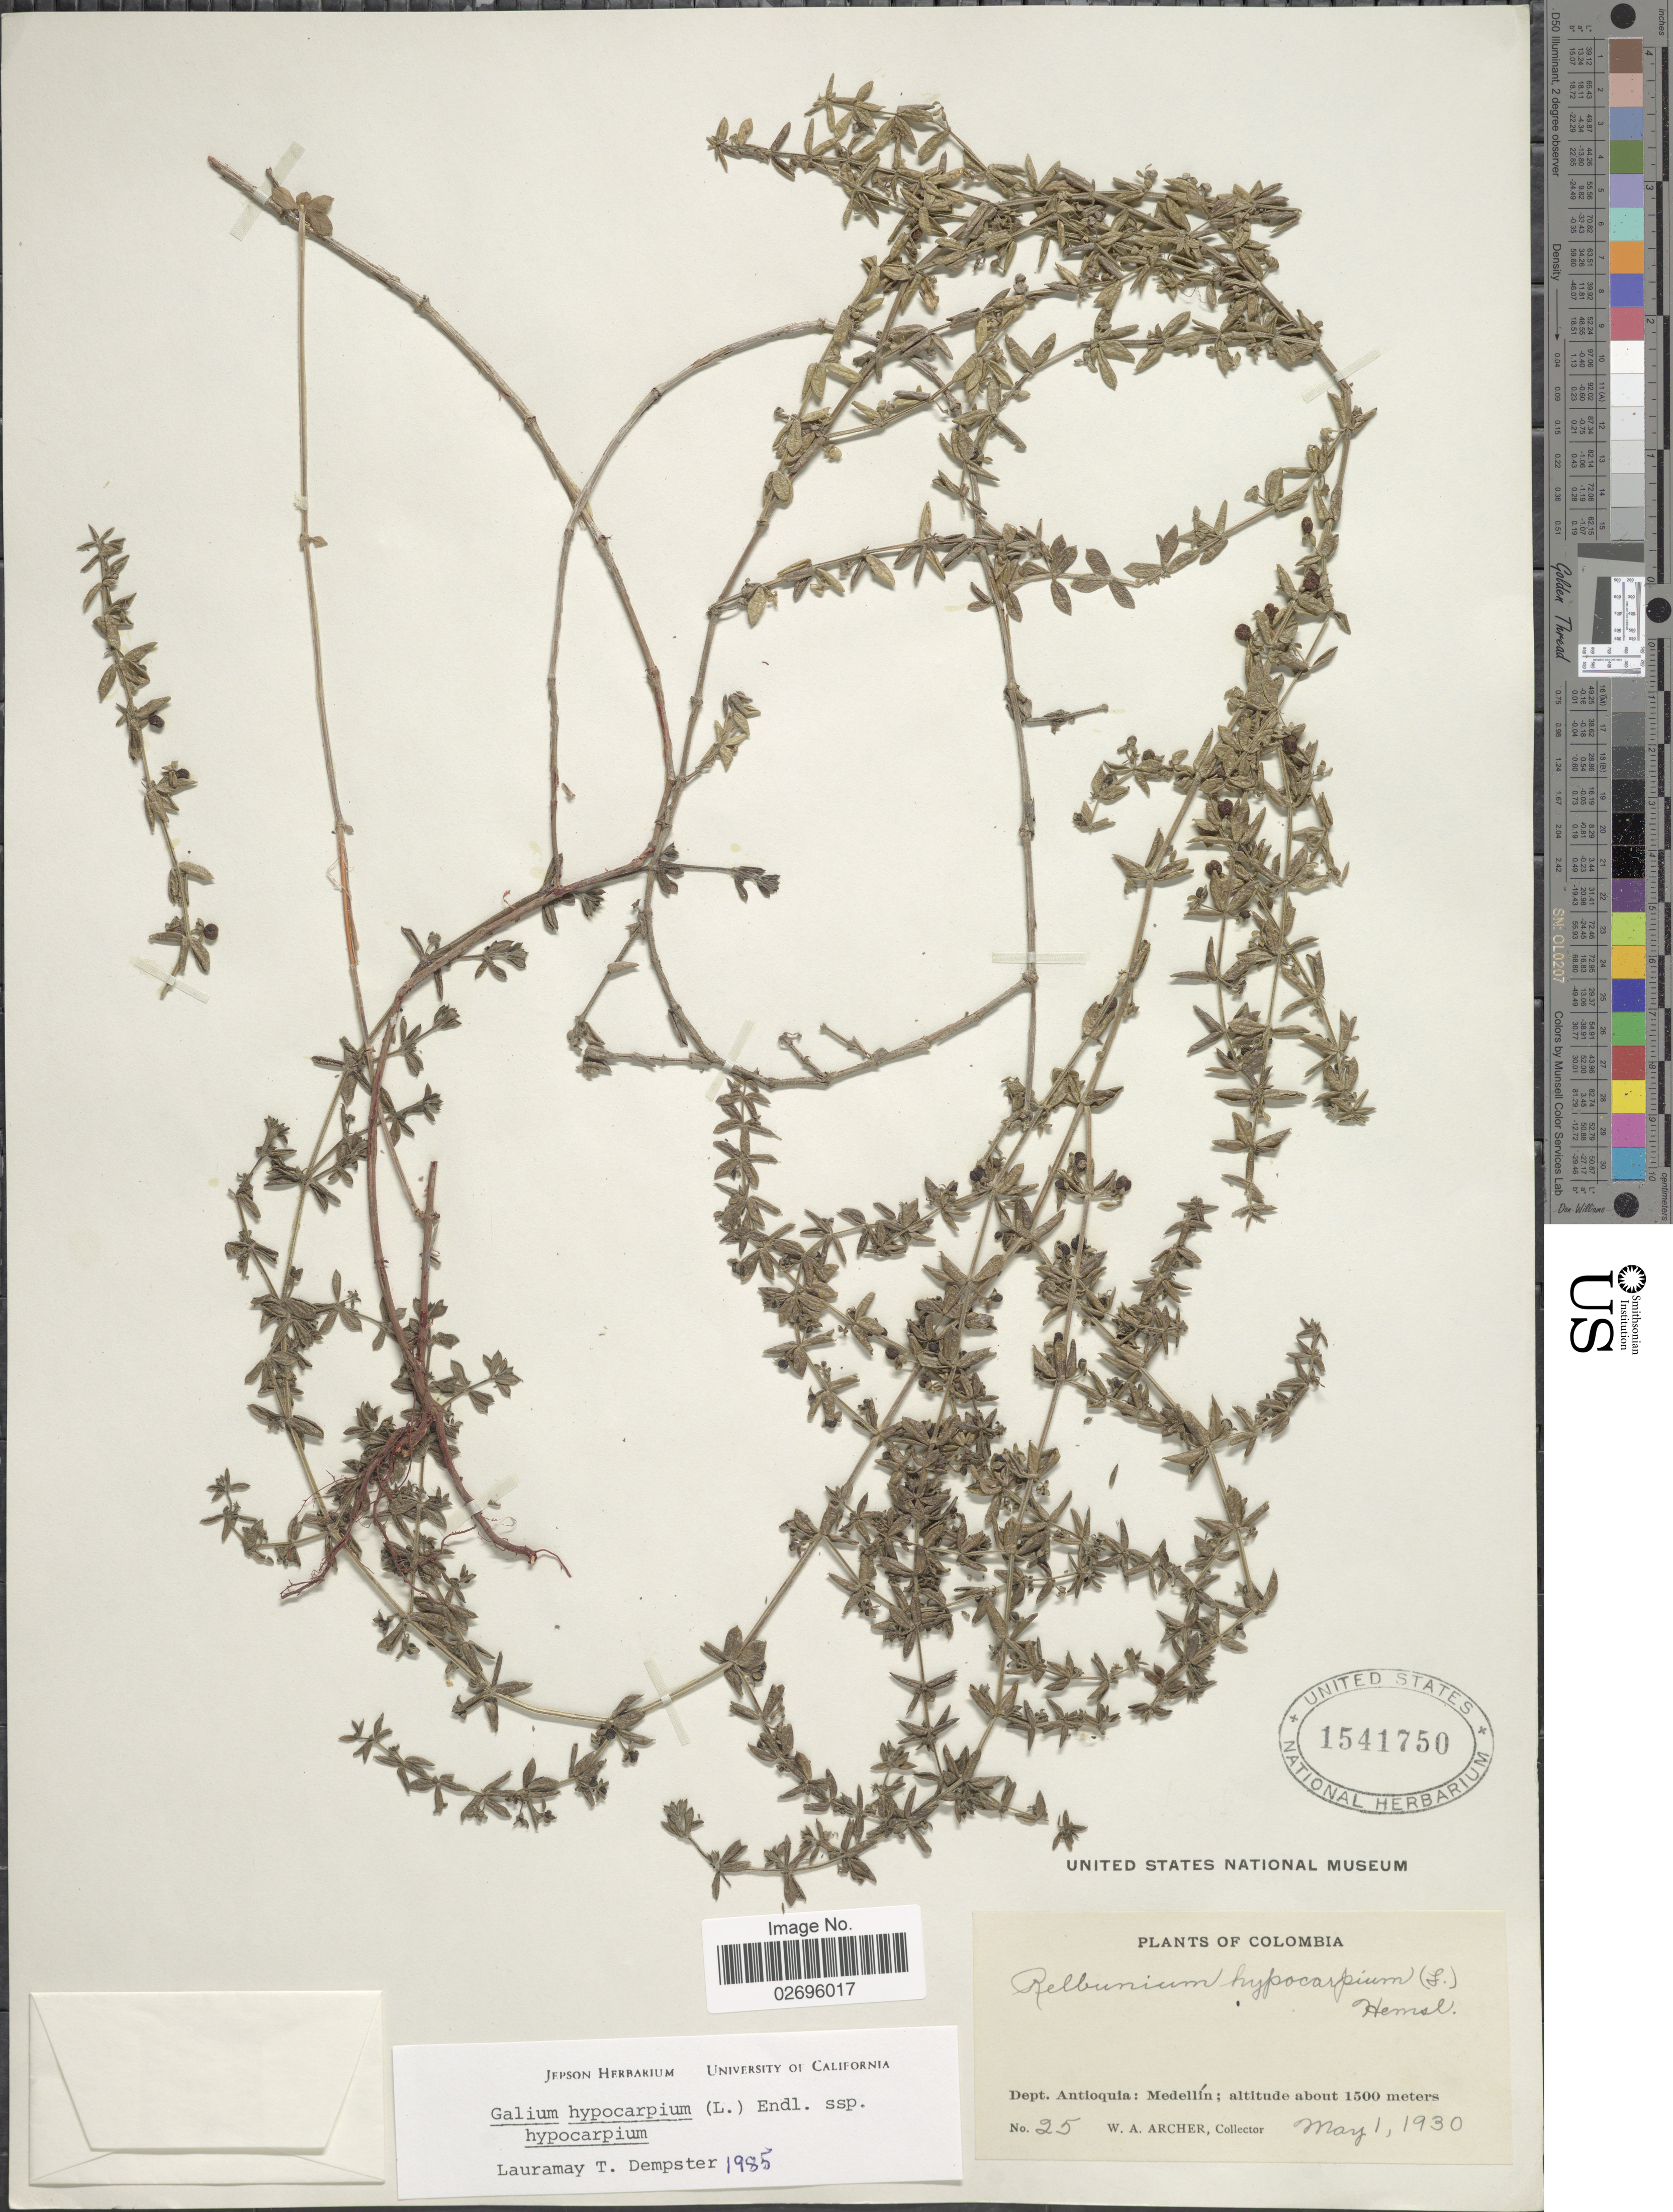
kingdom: Plantae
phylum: Tracheophyta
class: Magnoliopsida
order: Gentianales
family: Rubiaceae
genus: Galium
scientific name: Galium hypocarpium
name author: (L.) Endl. ex Griseb.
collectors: W. A. Archer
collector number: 25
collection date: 1930-05-01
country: Colombia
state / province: Antioquia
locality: Dept. Antioquia: Medellín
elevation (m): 1500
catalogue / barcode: US 1541750